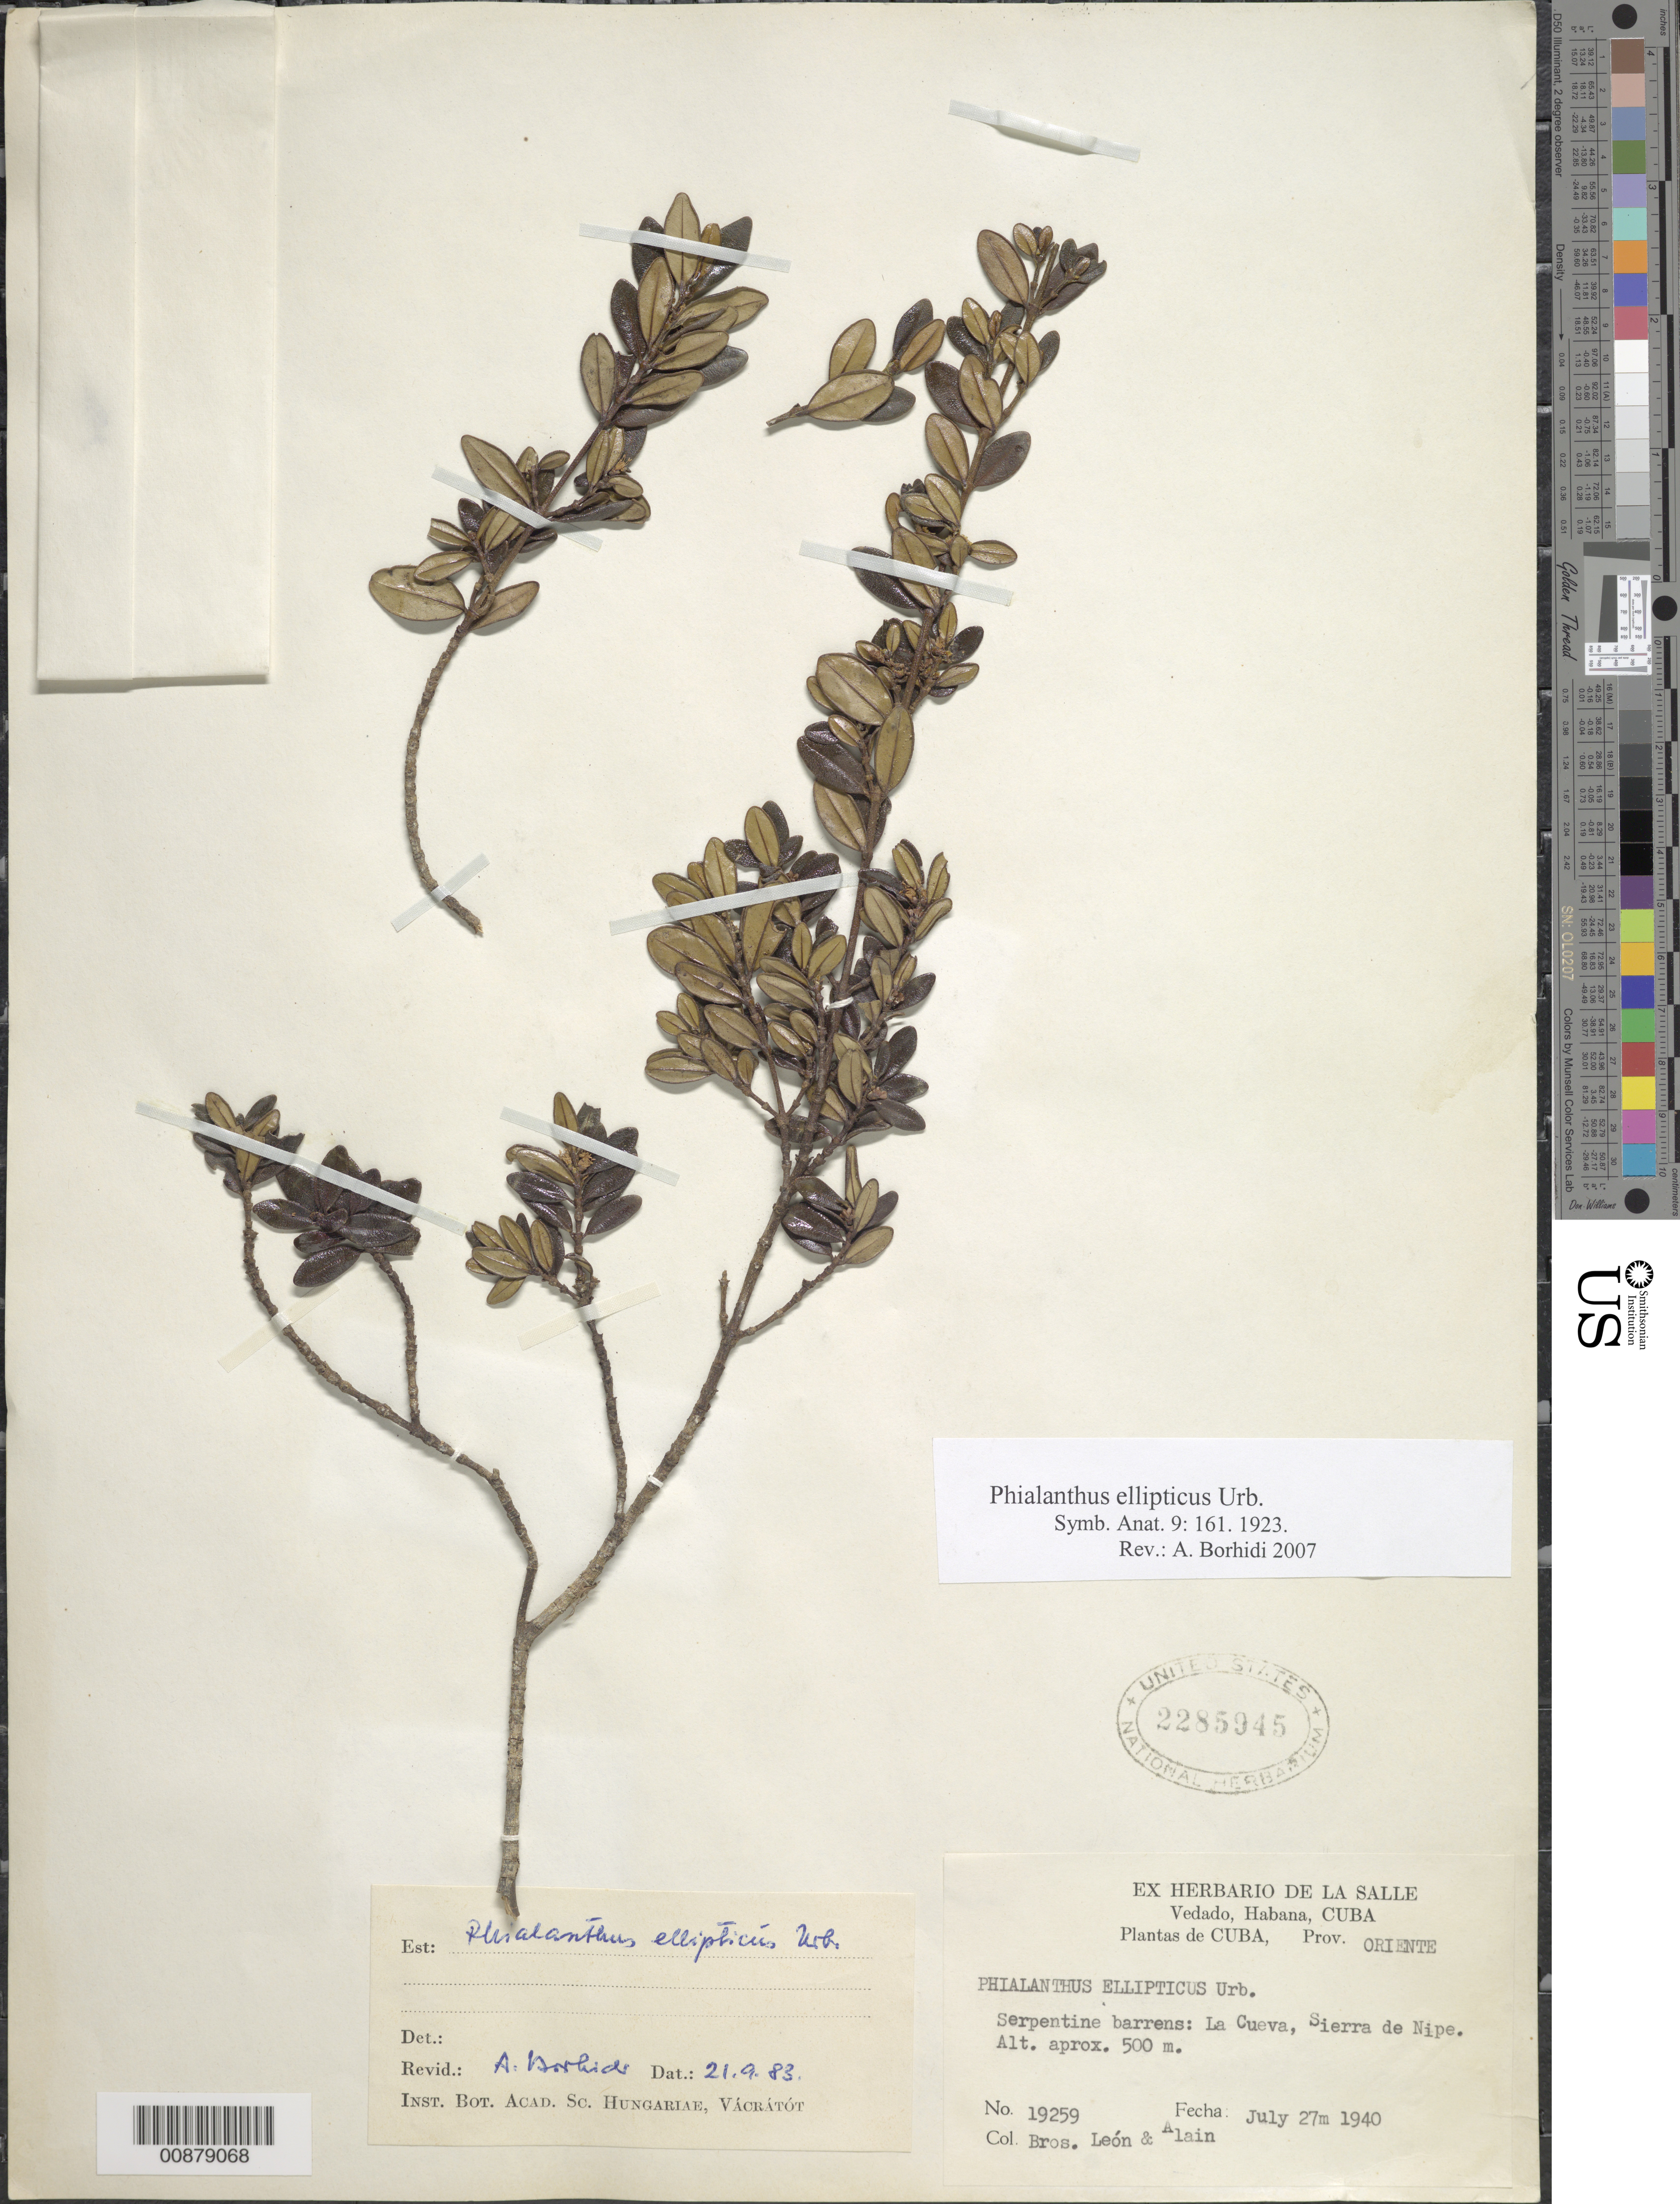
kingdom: Plantae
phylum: Tracheophyta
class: Magnoliopsida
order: Gentianales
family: Rubiaceae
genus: Phialanthus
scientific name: Phialanthus ellipticus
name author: Urb.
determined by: Borhidi, Attila L.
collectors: Bro. León & A. H. Liogier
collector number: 19259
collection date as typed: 27 Jul 1940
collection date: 1940-07-27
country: Cuba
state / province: Holguín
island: Cuba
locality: La Cueva, Sierra de Nipe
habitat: Serpentine barrens.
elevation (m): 500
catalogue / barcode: US 2285945